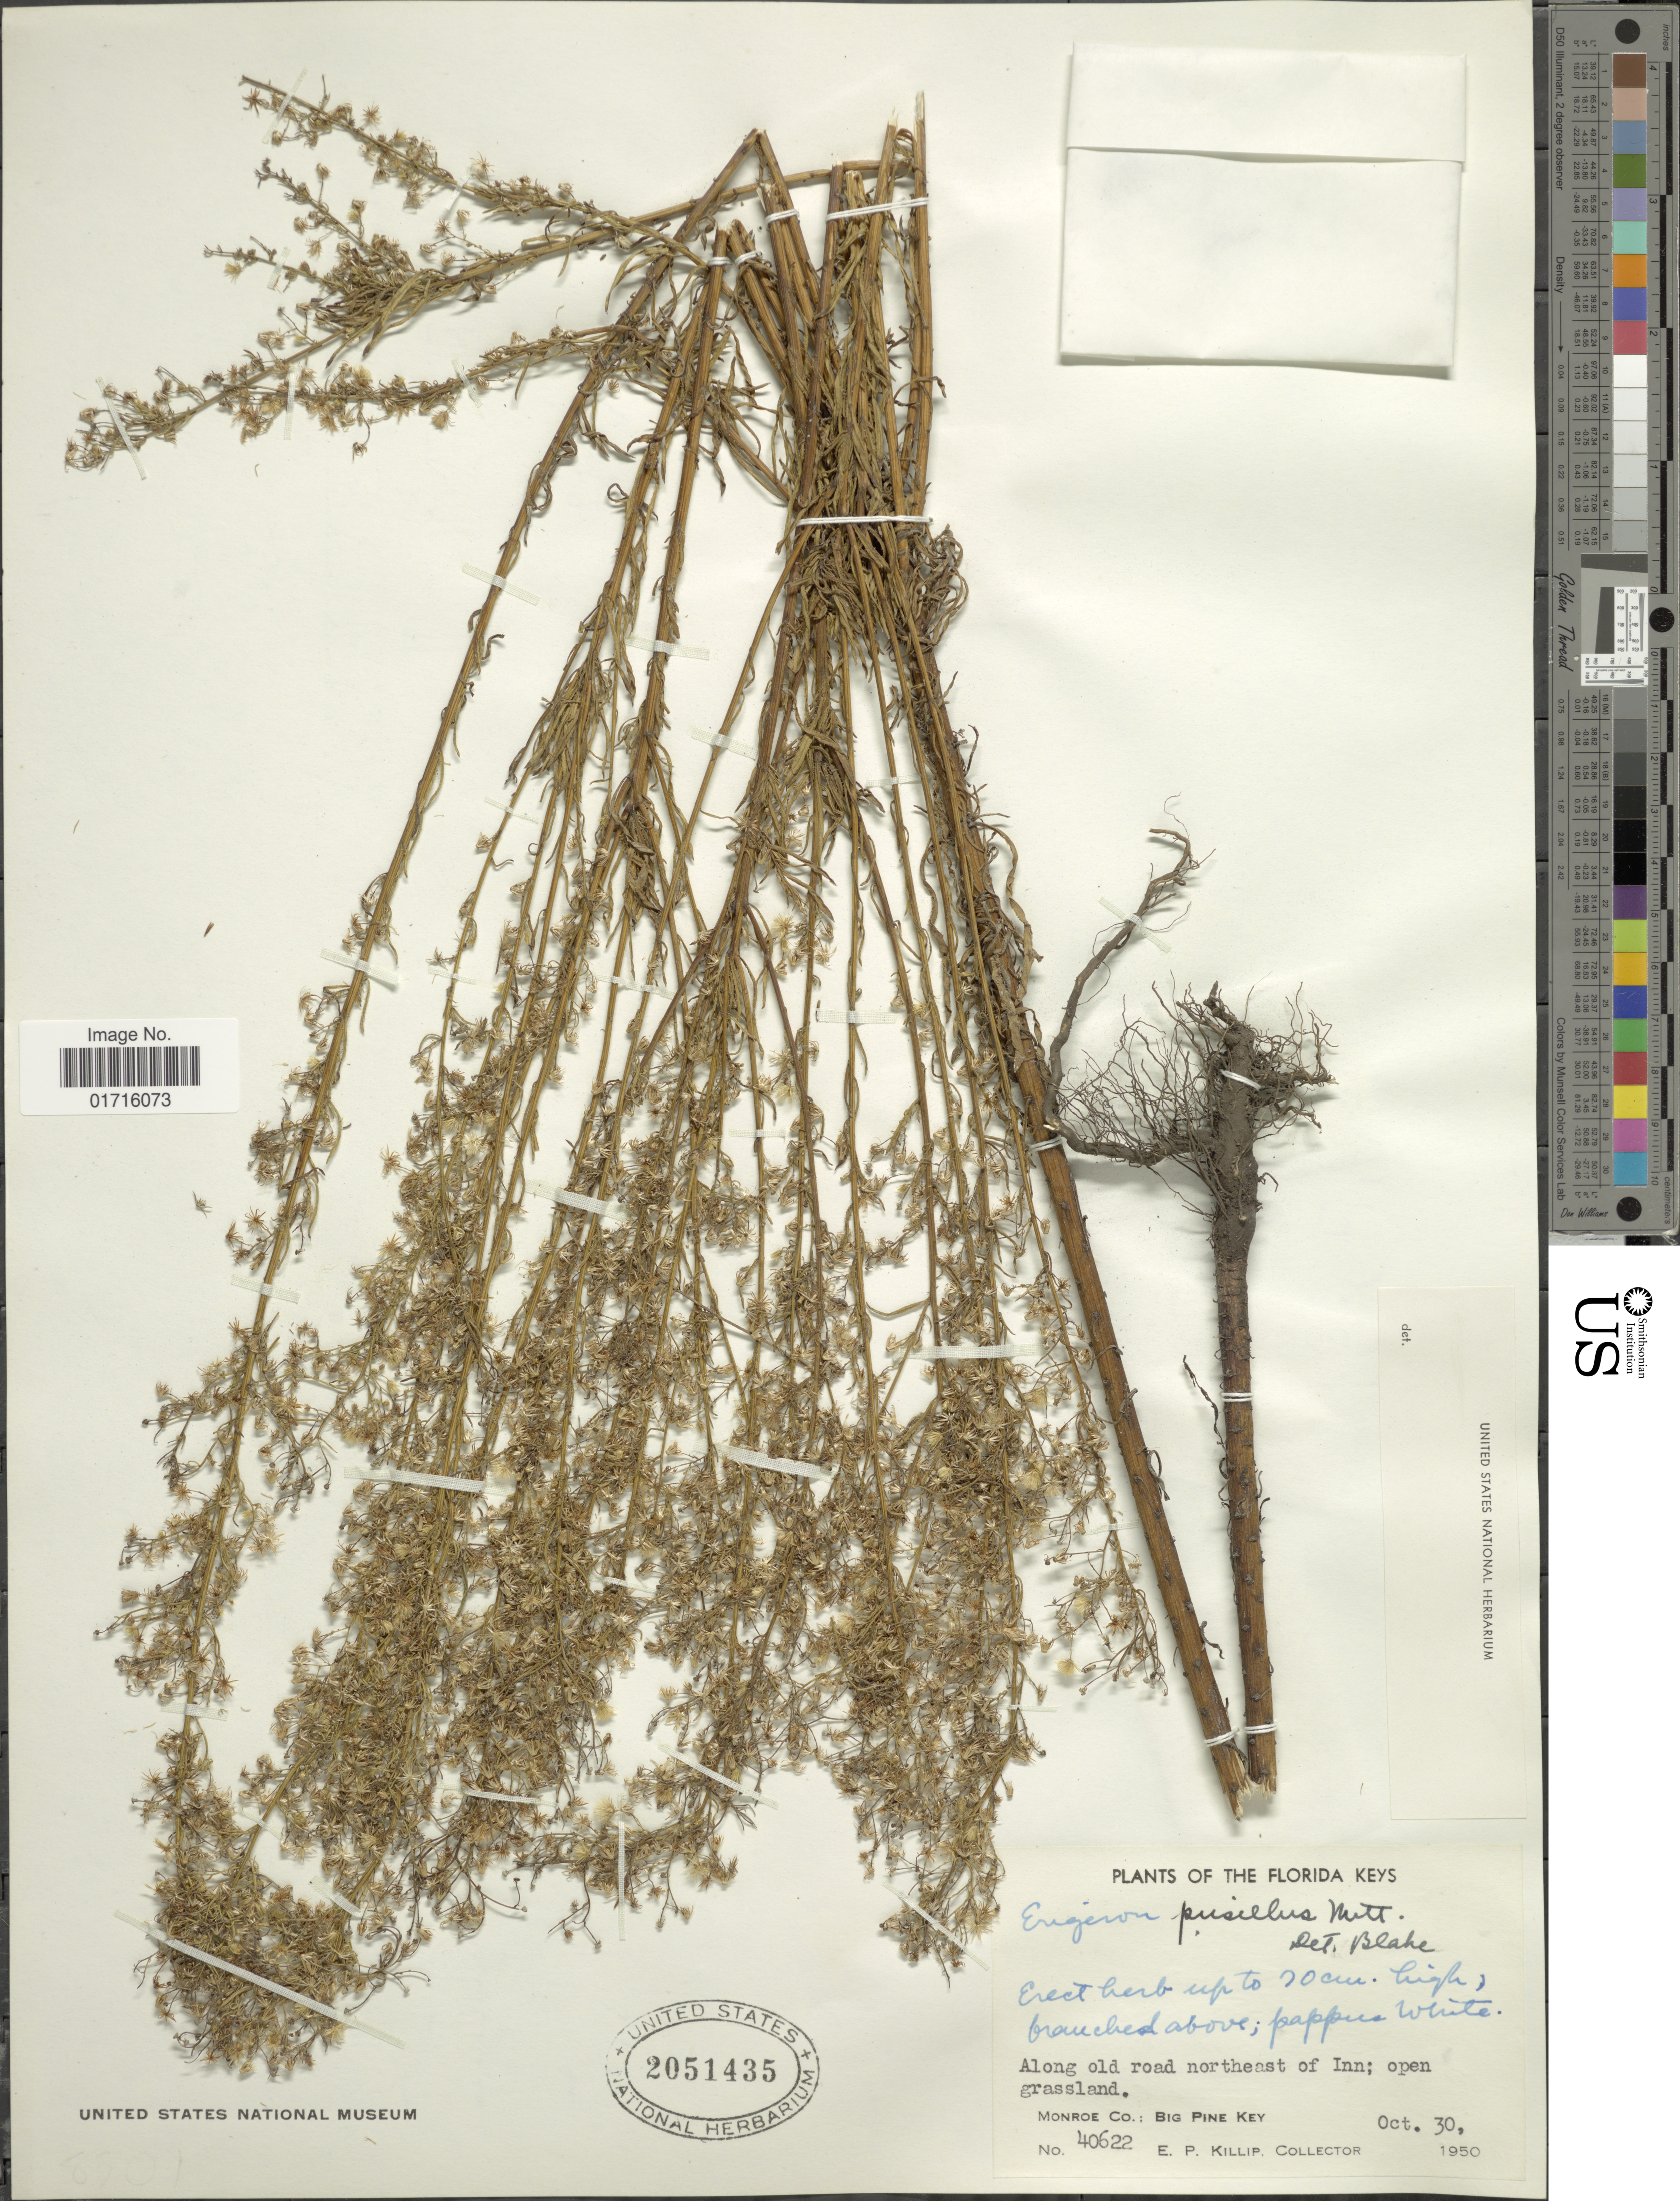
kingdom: Plantae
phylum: Tracheophyta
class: Magnoliopsida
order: Asterales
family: Asteraceae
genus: Conyza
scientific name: Conyza canadensis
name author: (L.) Cronq.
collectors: E. P. Killip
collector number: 40622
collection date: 1950-10-30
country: United States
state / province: Florida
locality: Florida Keys, Along old road northeast of Inn, Monroe Co.: Big Pine Key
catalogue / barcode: US 2051435